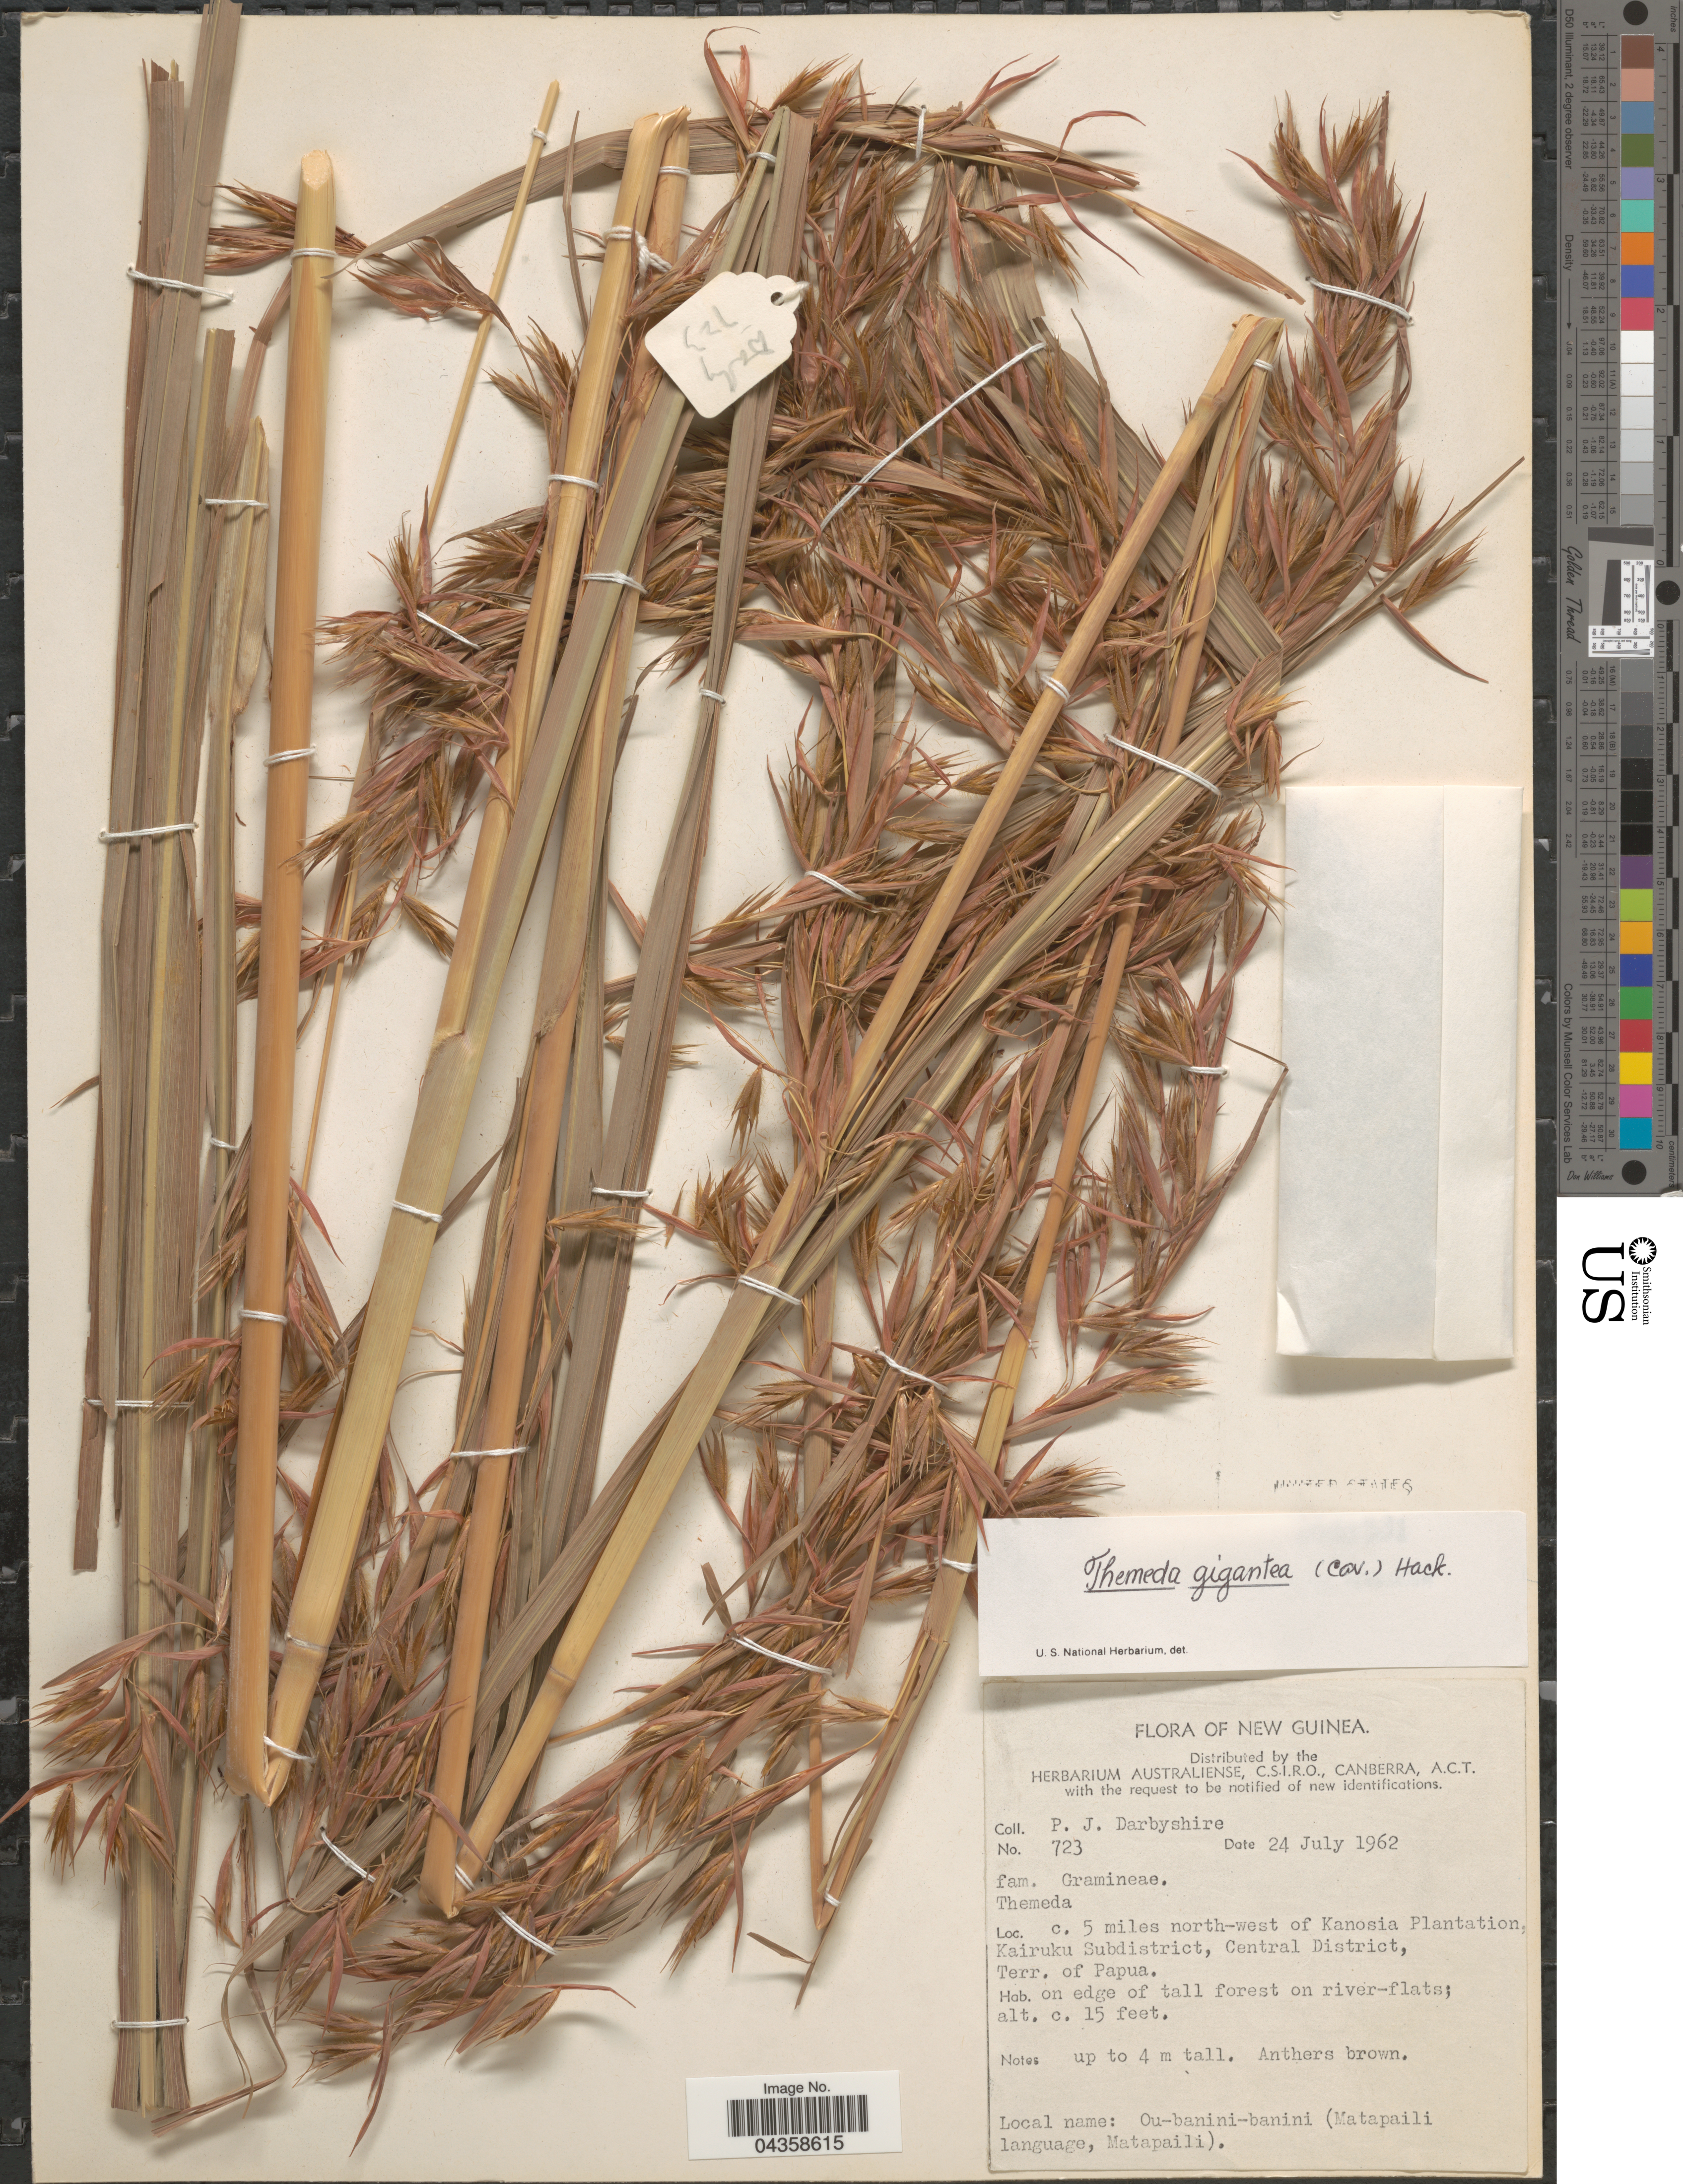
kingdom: Plantae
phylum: Tracheophyta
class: Liliopsida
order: Poales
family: Poaceae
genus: Themeda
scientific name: Themeda sp.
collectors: P. Darbyshire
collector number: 723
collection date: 1962-07-24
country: Papua New Guinea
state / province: Central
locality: New Guinea. C. 5 miles north-west of Kanosia Plantation, Kairuku Subdistrict, Central District, Terr. of Papua.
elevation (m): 5